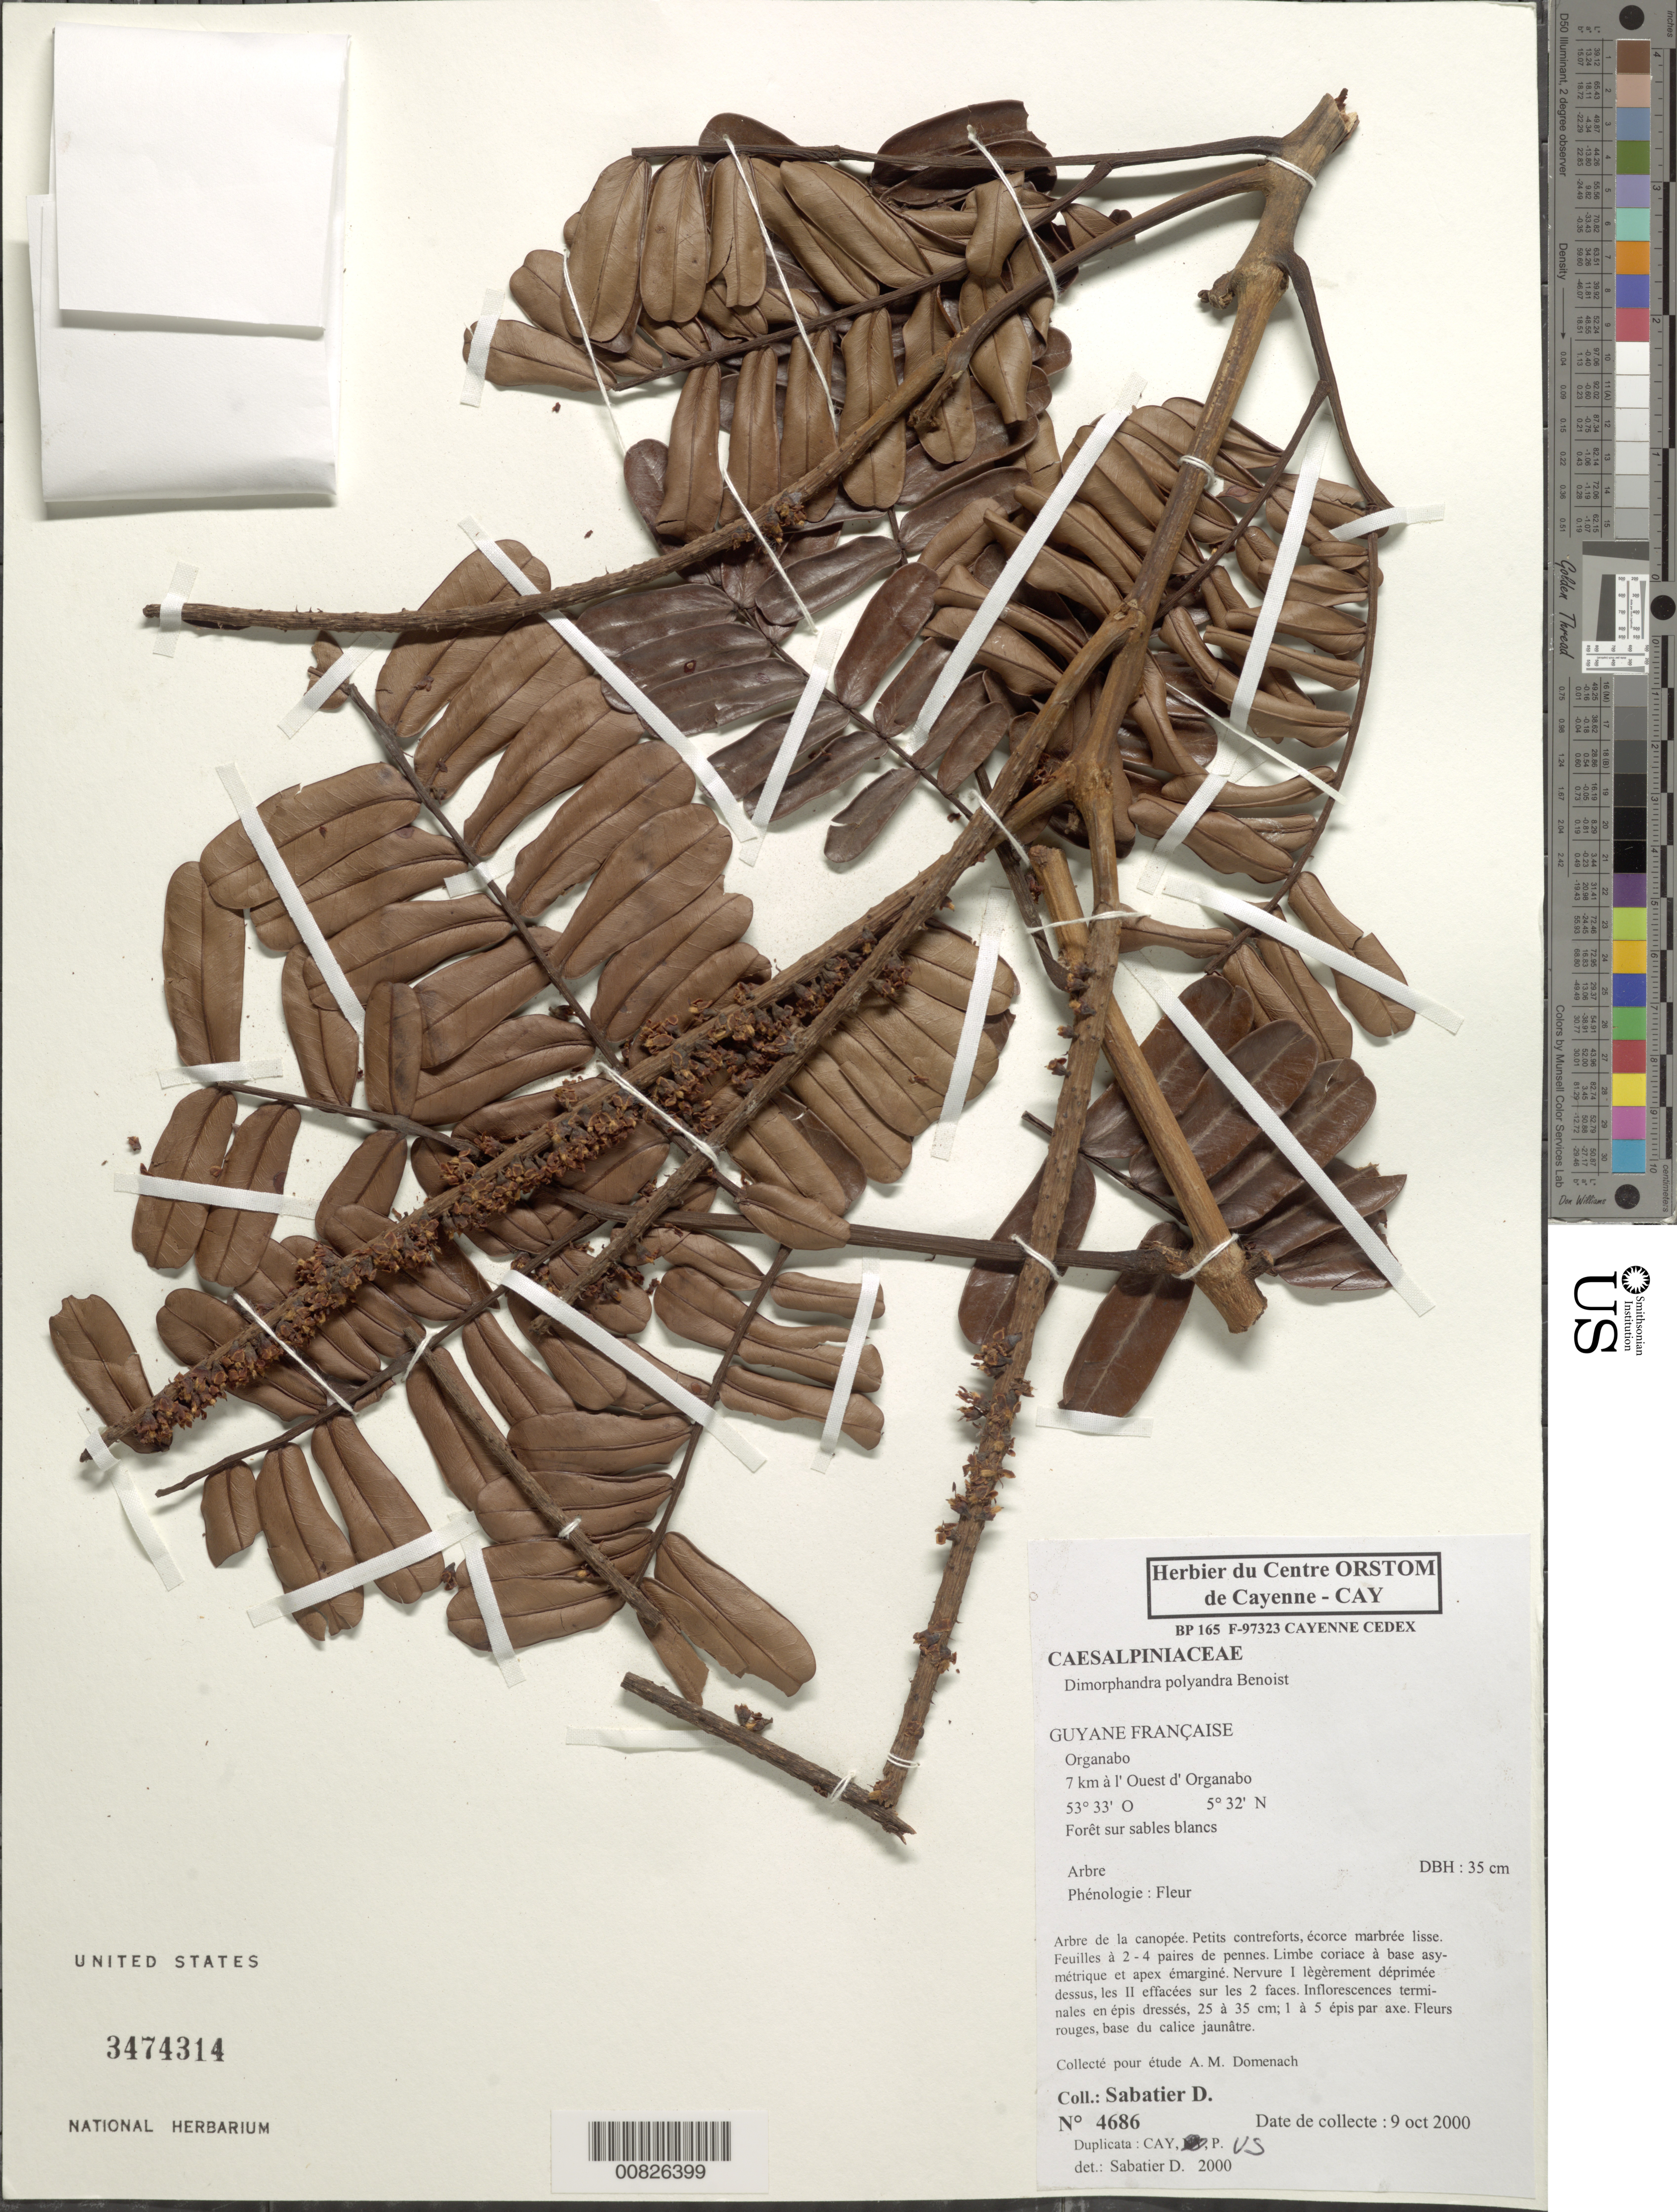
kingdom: Plantae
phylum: Tracheophyta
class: Magnoliopsida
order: Fabales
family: Fabaceae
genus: Dimorphandra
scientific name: Dimorphandra polyandra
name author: Benoist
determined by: Sabatier, D.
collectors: D. Sabatier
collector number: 4686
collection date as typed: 9-Oct-00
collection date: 2000-10-09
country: French Guiana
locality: Organabo, 7 km ouest d'Organabo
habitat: Forest on white sand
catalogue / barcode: US 3474314